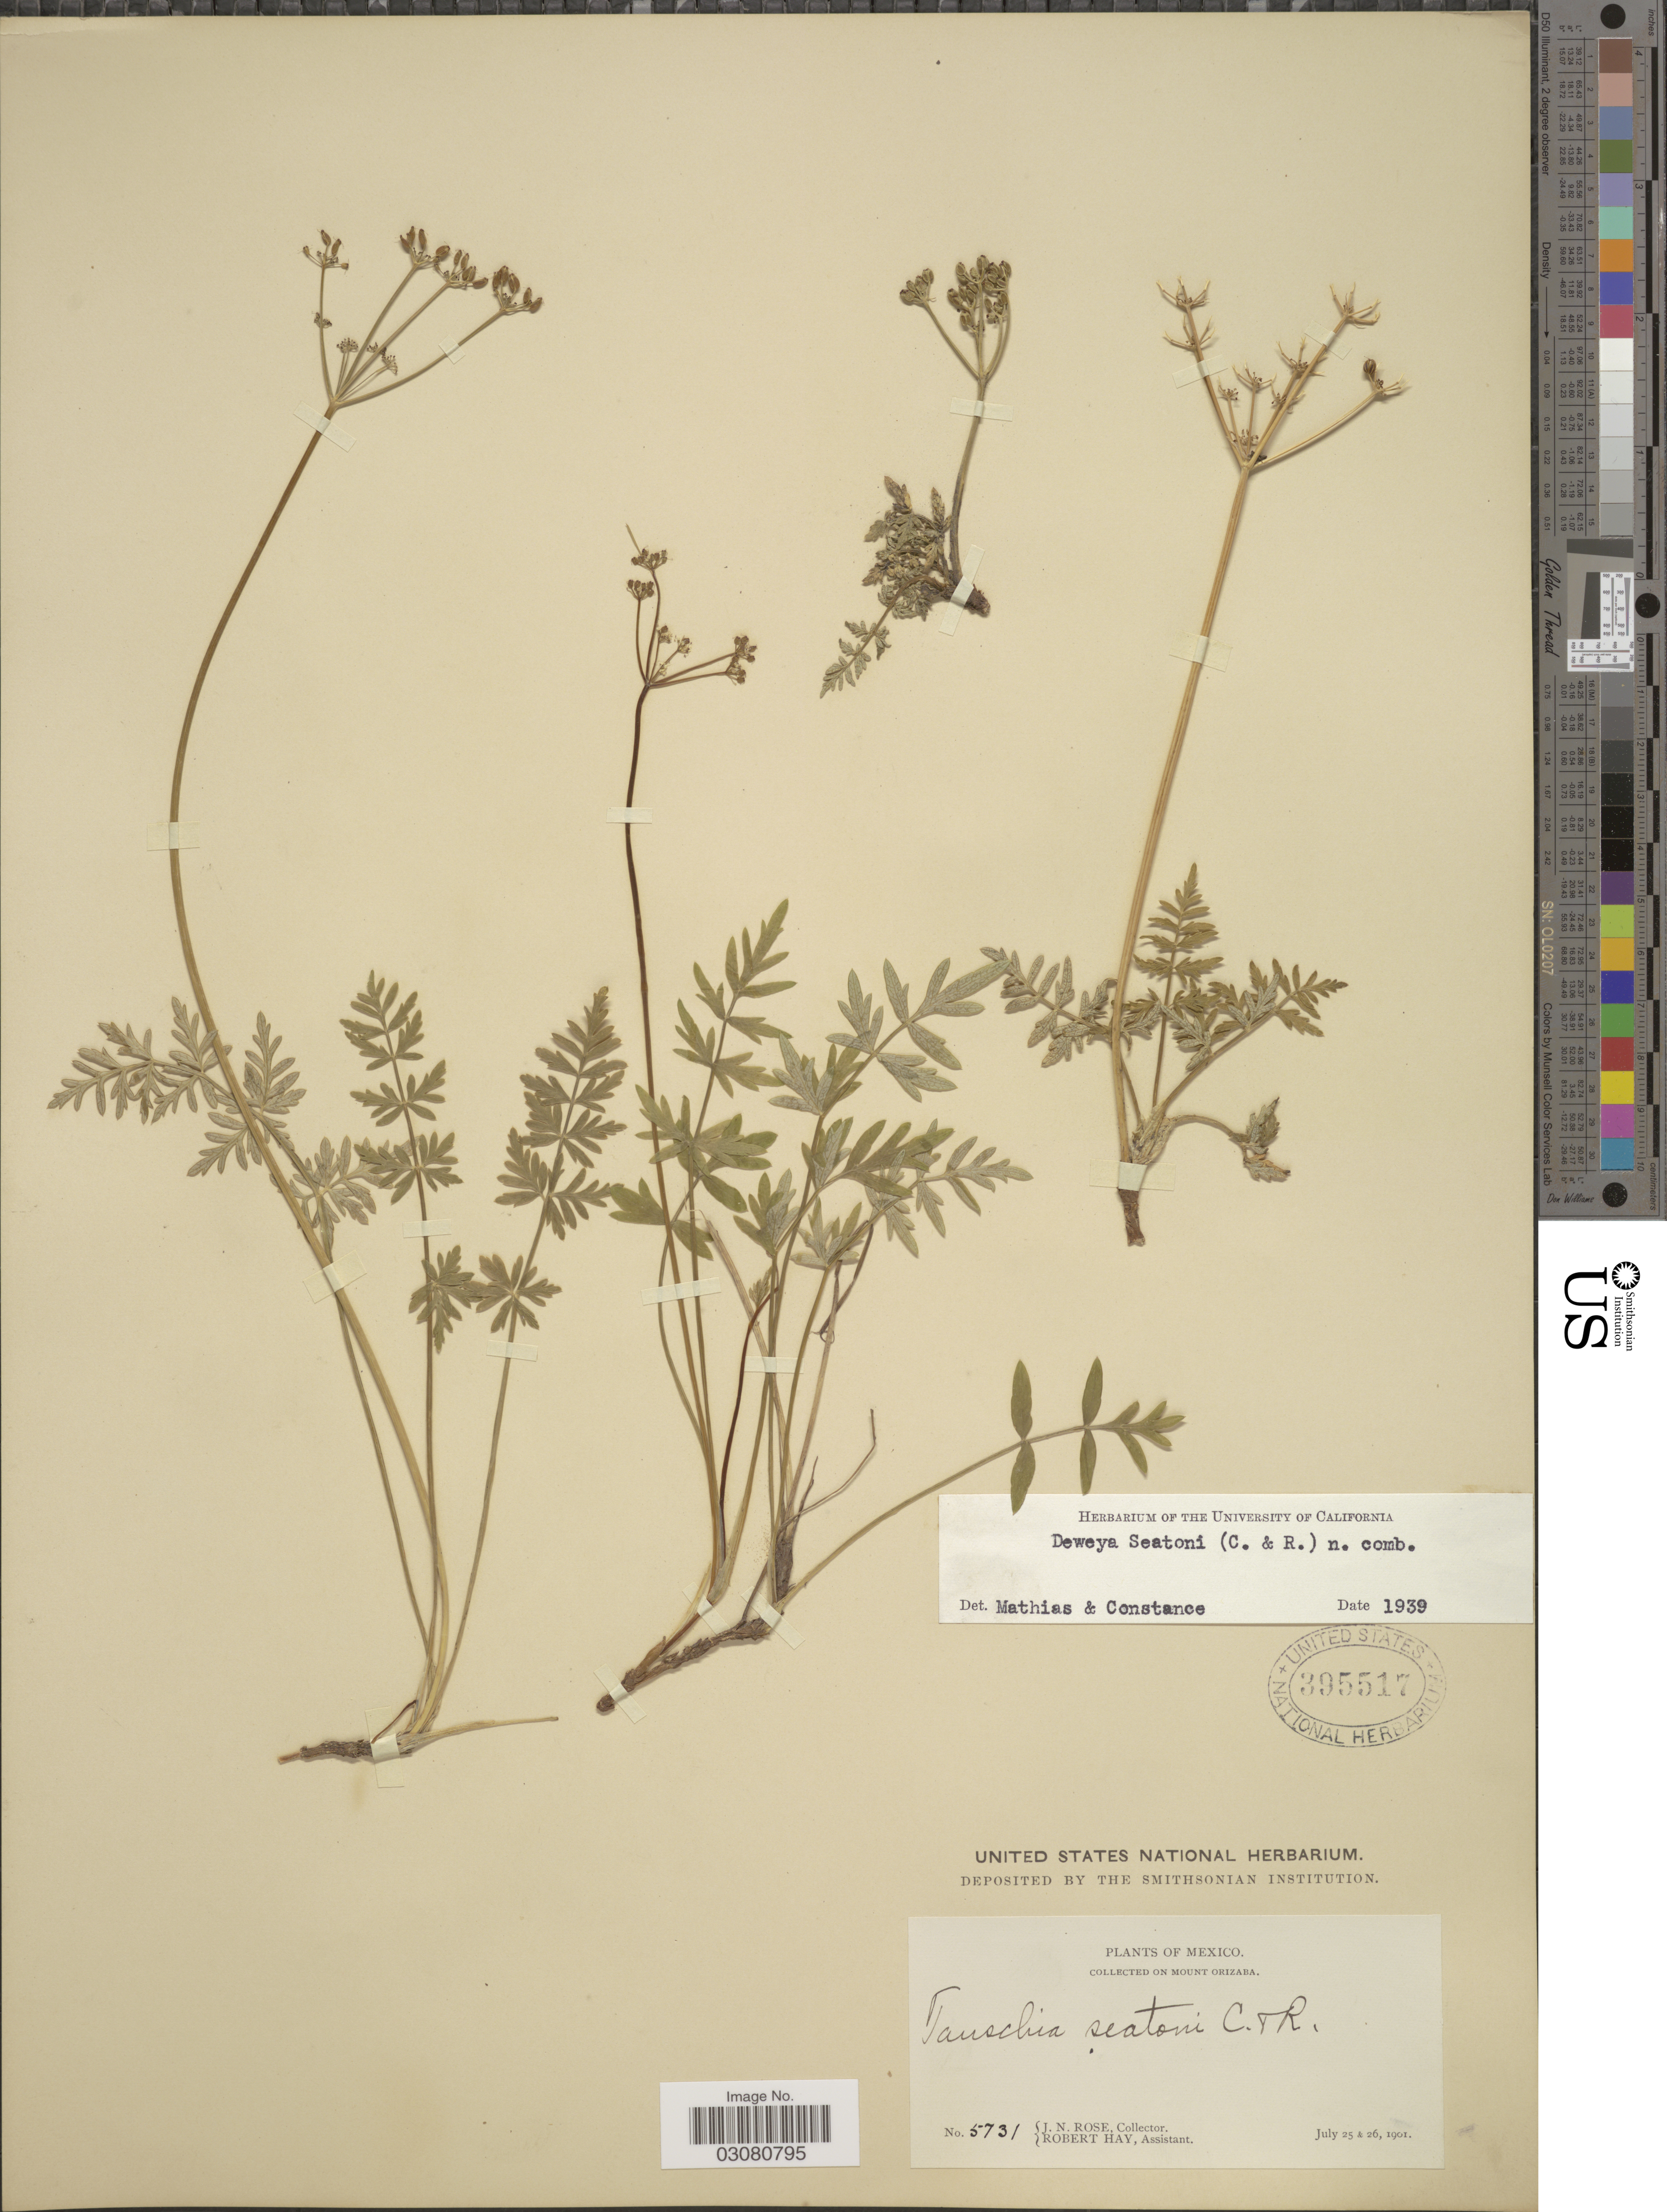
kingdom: Plantae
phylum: Tracheophyta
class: Magnoliopsida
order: Apiales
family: Apiaceae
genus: Tauschia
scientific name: Tauschia seatonii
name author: J.M. Coult. & Rose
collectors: J. N. Rose & R. Hay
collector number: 5731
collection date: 1901-07-25/1901-07-26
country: Mexico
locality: Mount Orizaba.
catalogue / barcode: US 395517